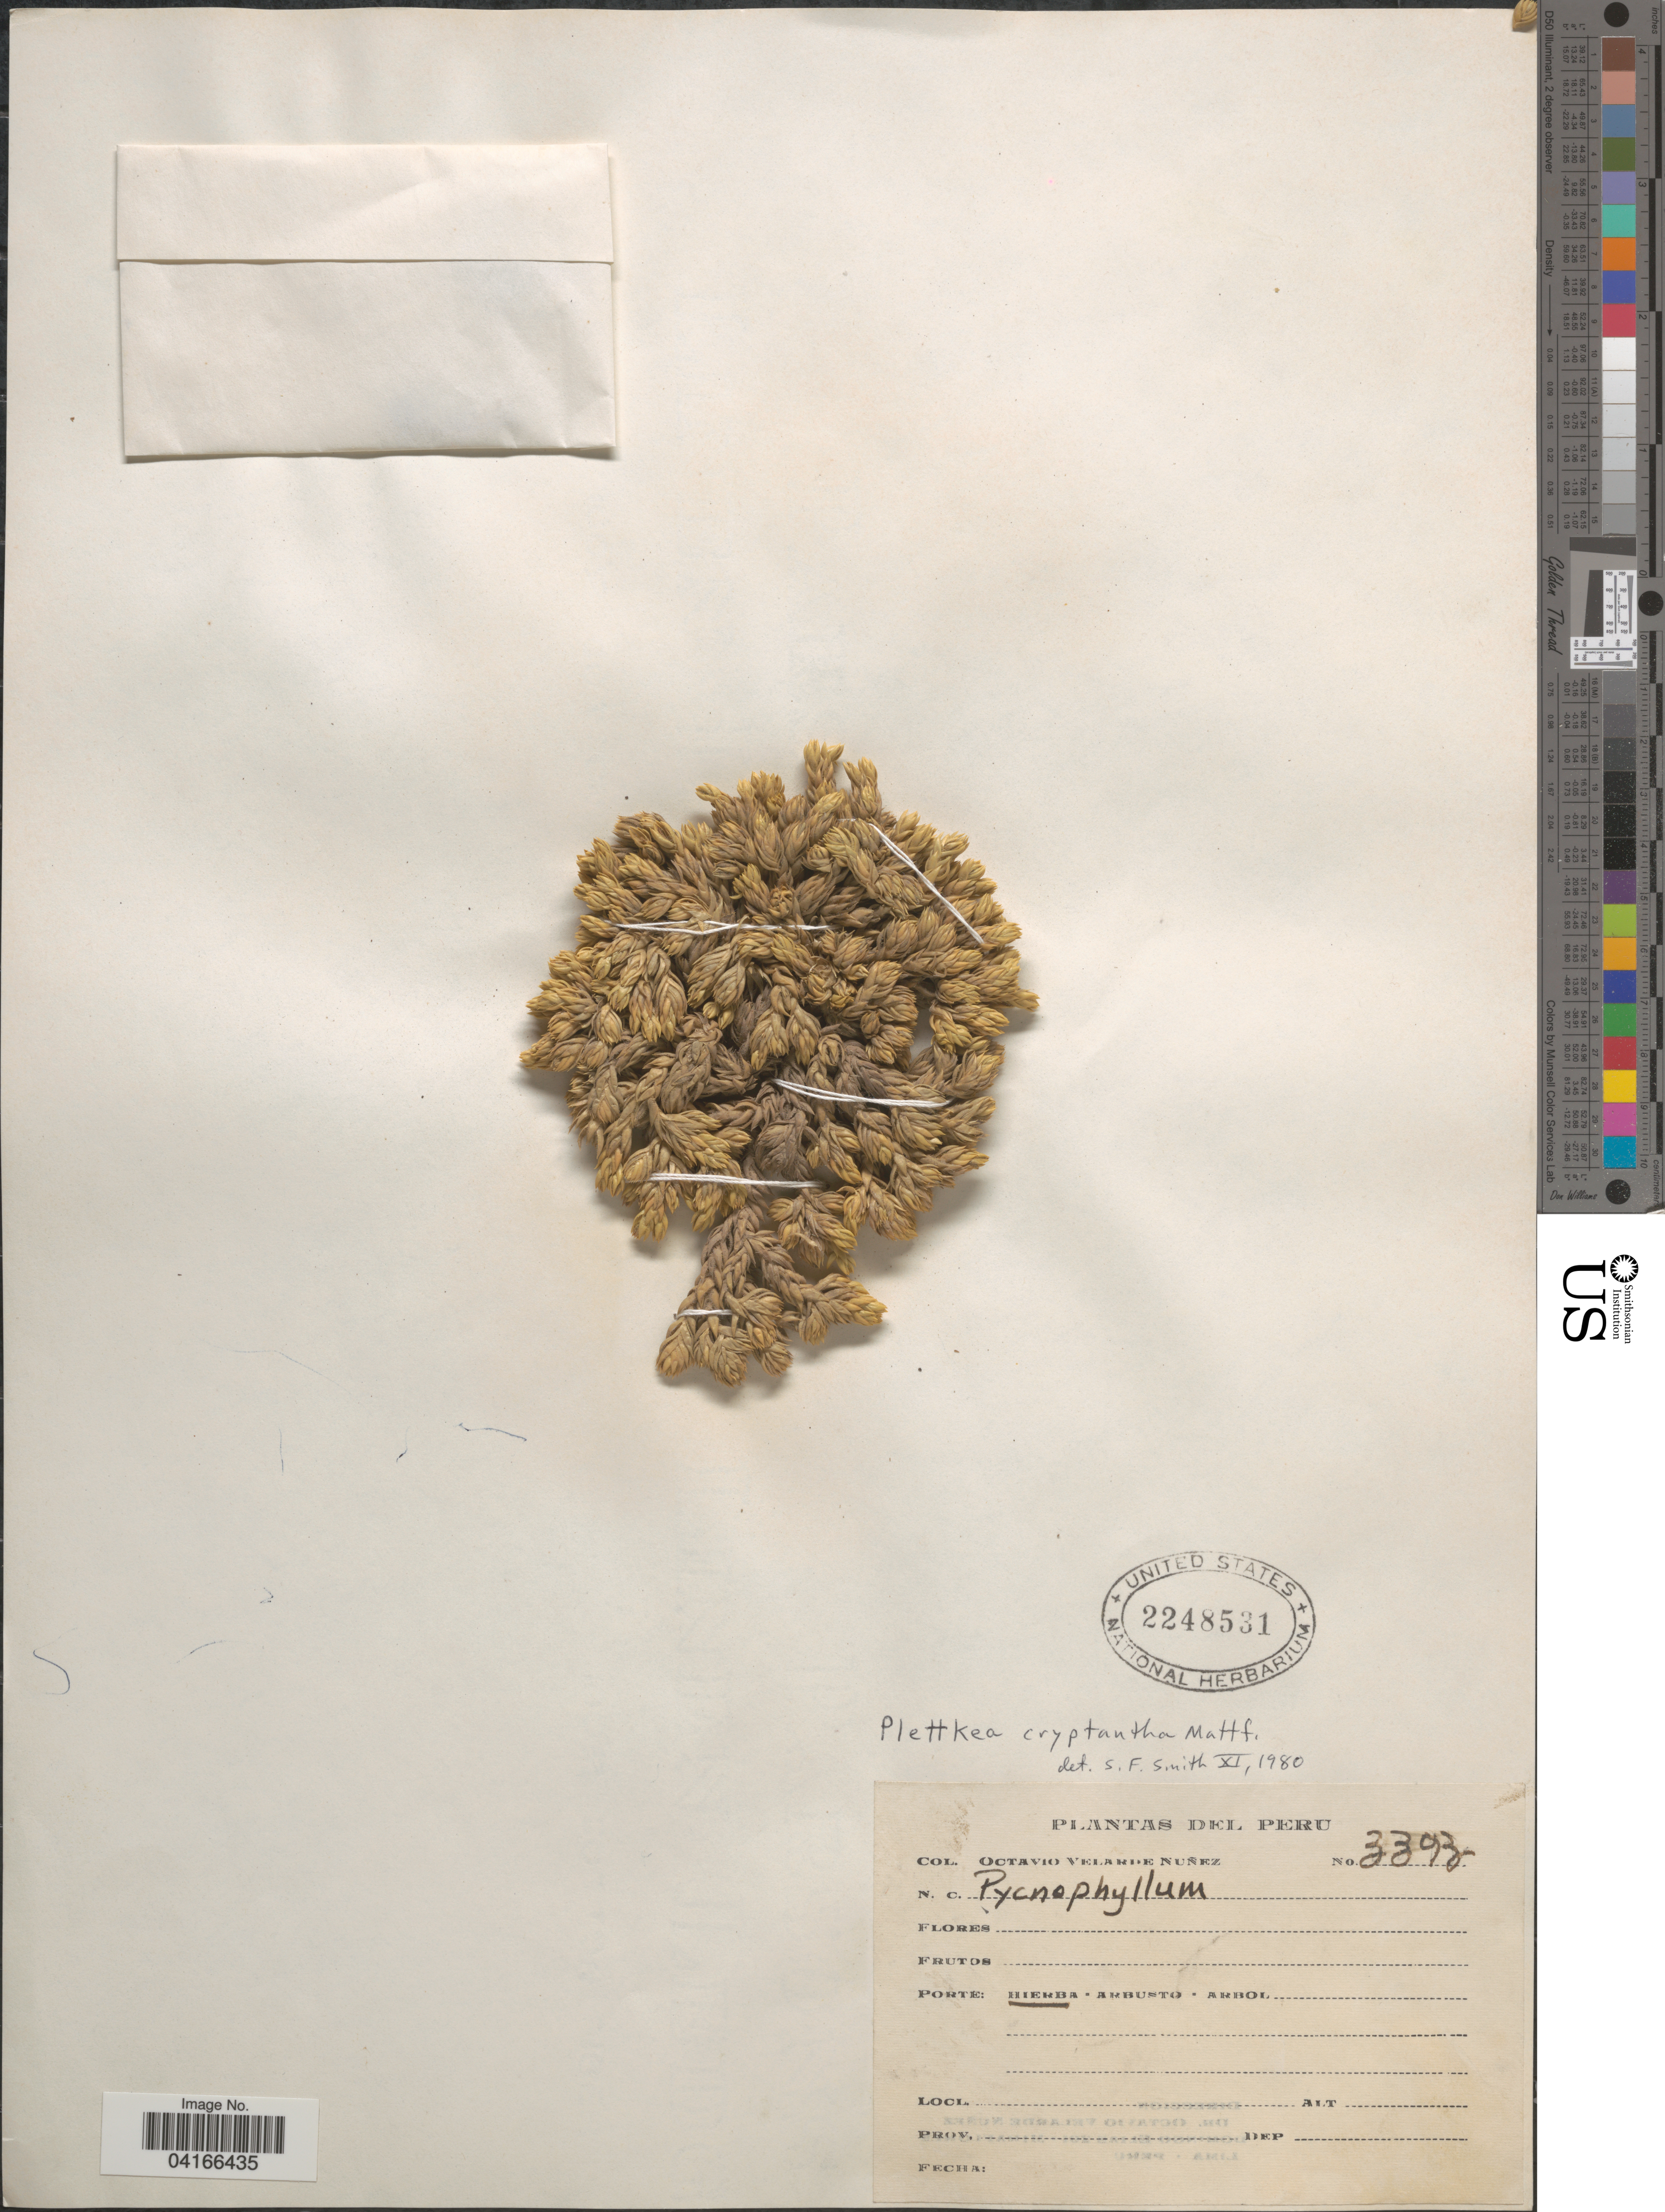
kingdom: Plantae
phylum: Tracheophyta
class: Magnoliopsida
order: Caryophyllales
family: Caryophyllaceae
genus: Stellaria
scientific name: Stellaria cryptantha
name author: (Mattf.) M.T. Sharples & E.A. Tripp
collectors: O. Nuñez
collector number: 3393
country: Peru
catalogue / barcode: US 2248531